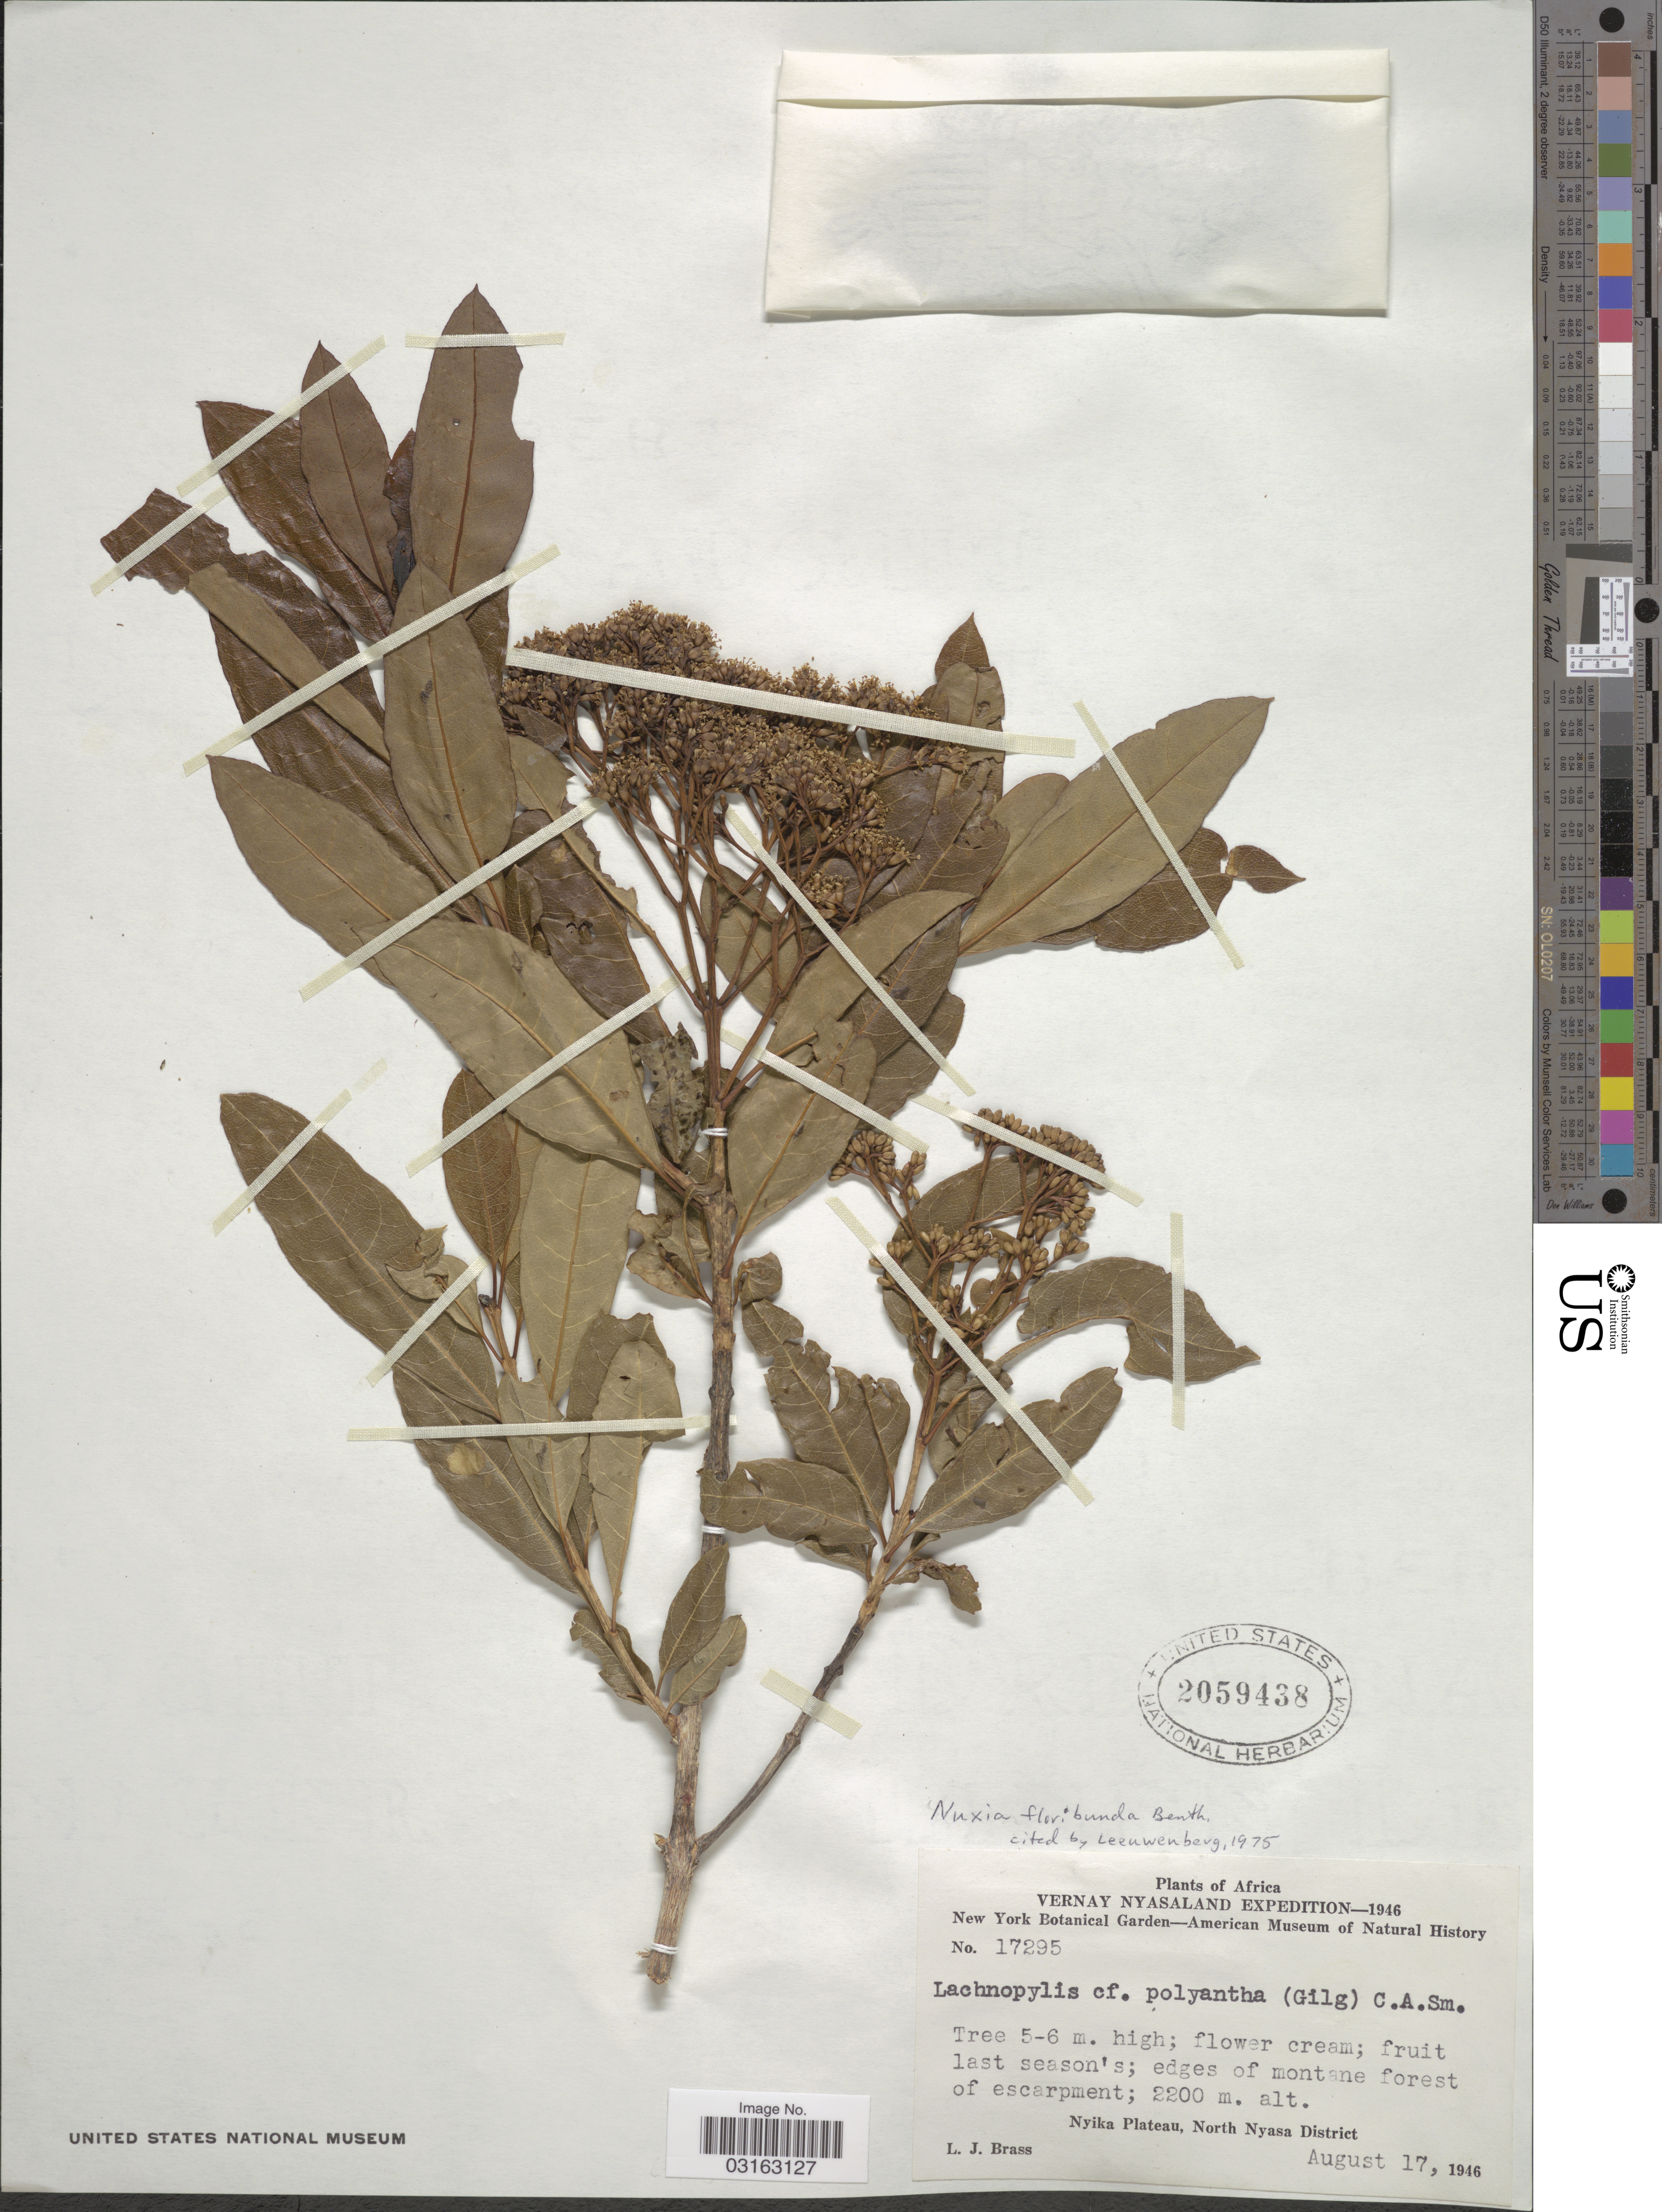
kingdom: Plantae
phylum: Tracheophyta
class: Magnoliopsida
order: Lamiales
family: Stilbaceae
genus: Nuxia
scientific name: Nuxia floribunda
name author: Benth.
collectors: L. J. Brass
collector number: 17295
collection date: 1946-08-17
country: Malawi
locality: Edges of montane forest of escarpment. Nyika Plateau, North Nyasa District.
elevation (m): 2200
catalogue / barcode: US 2059438